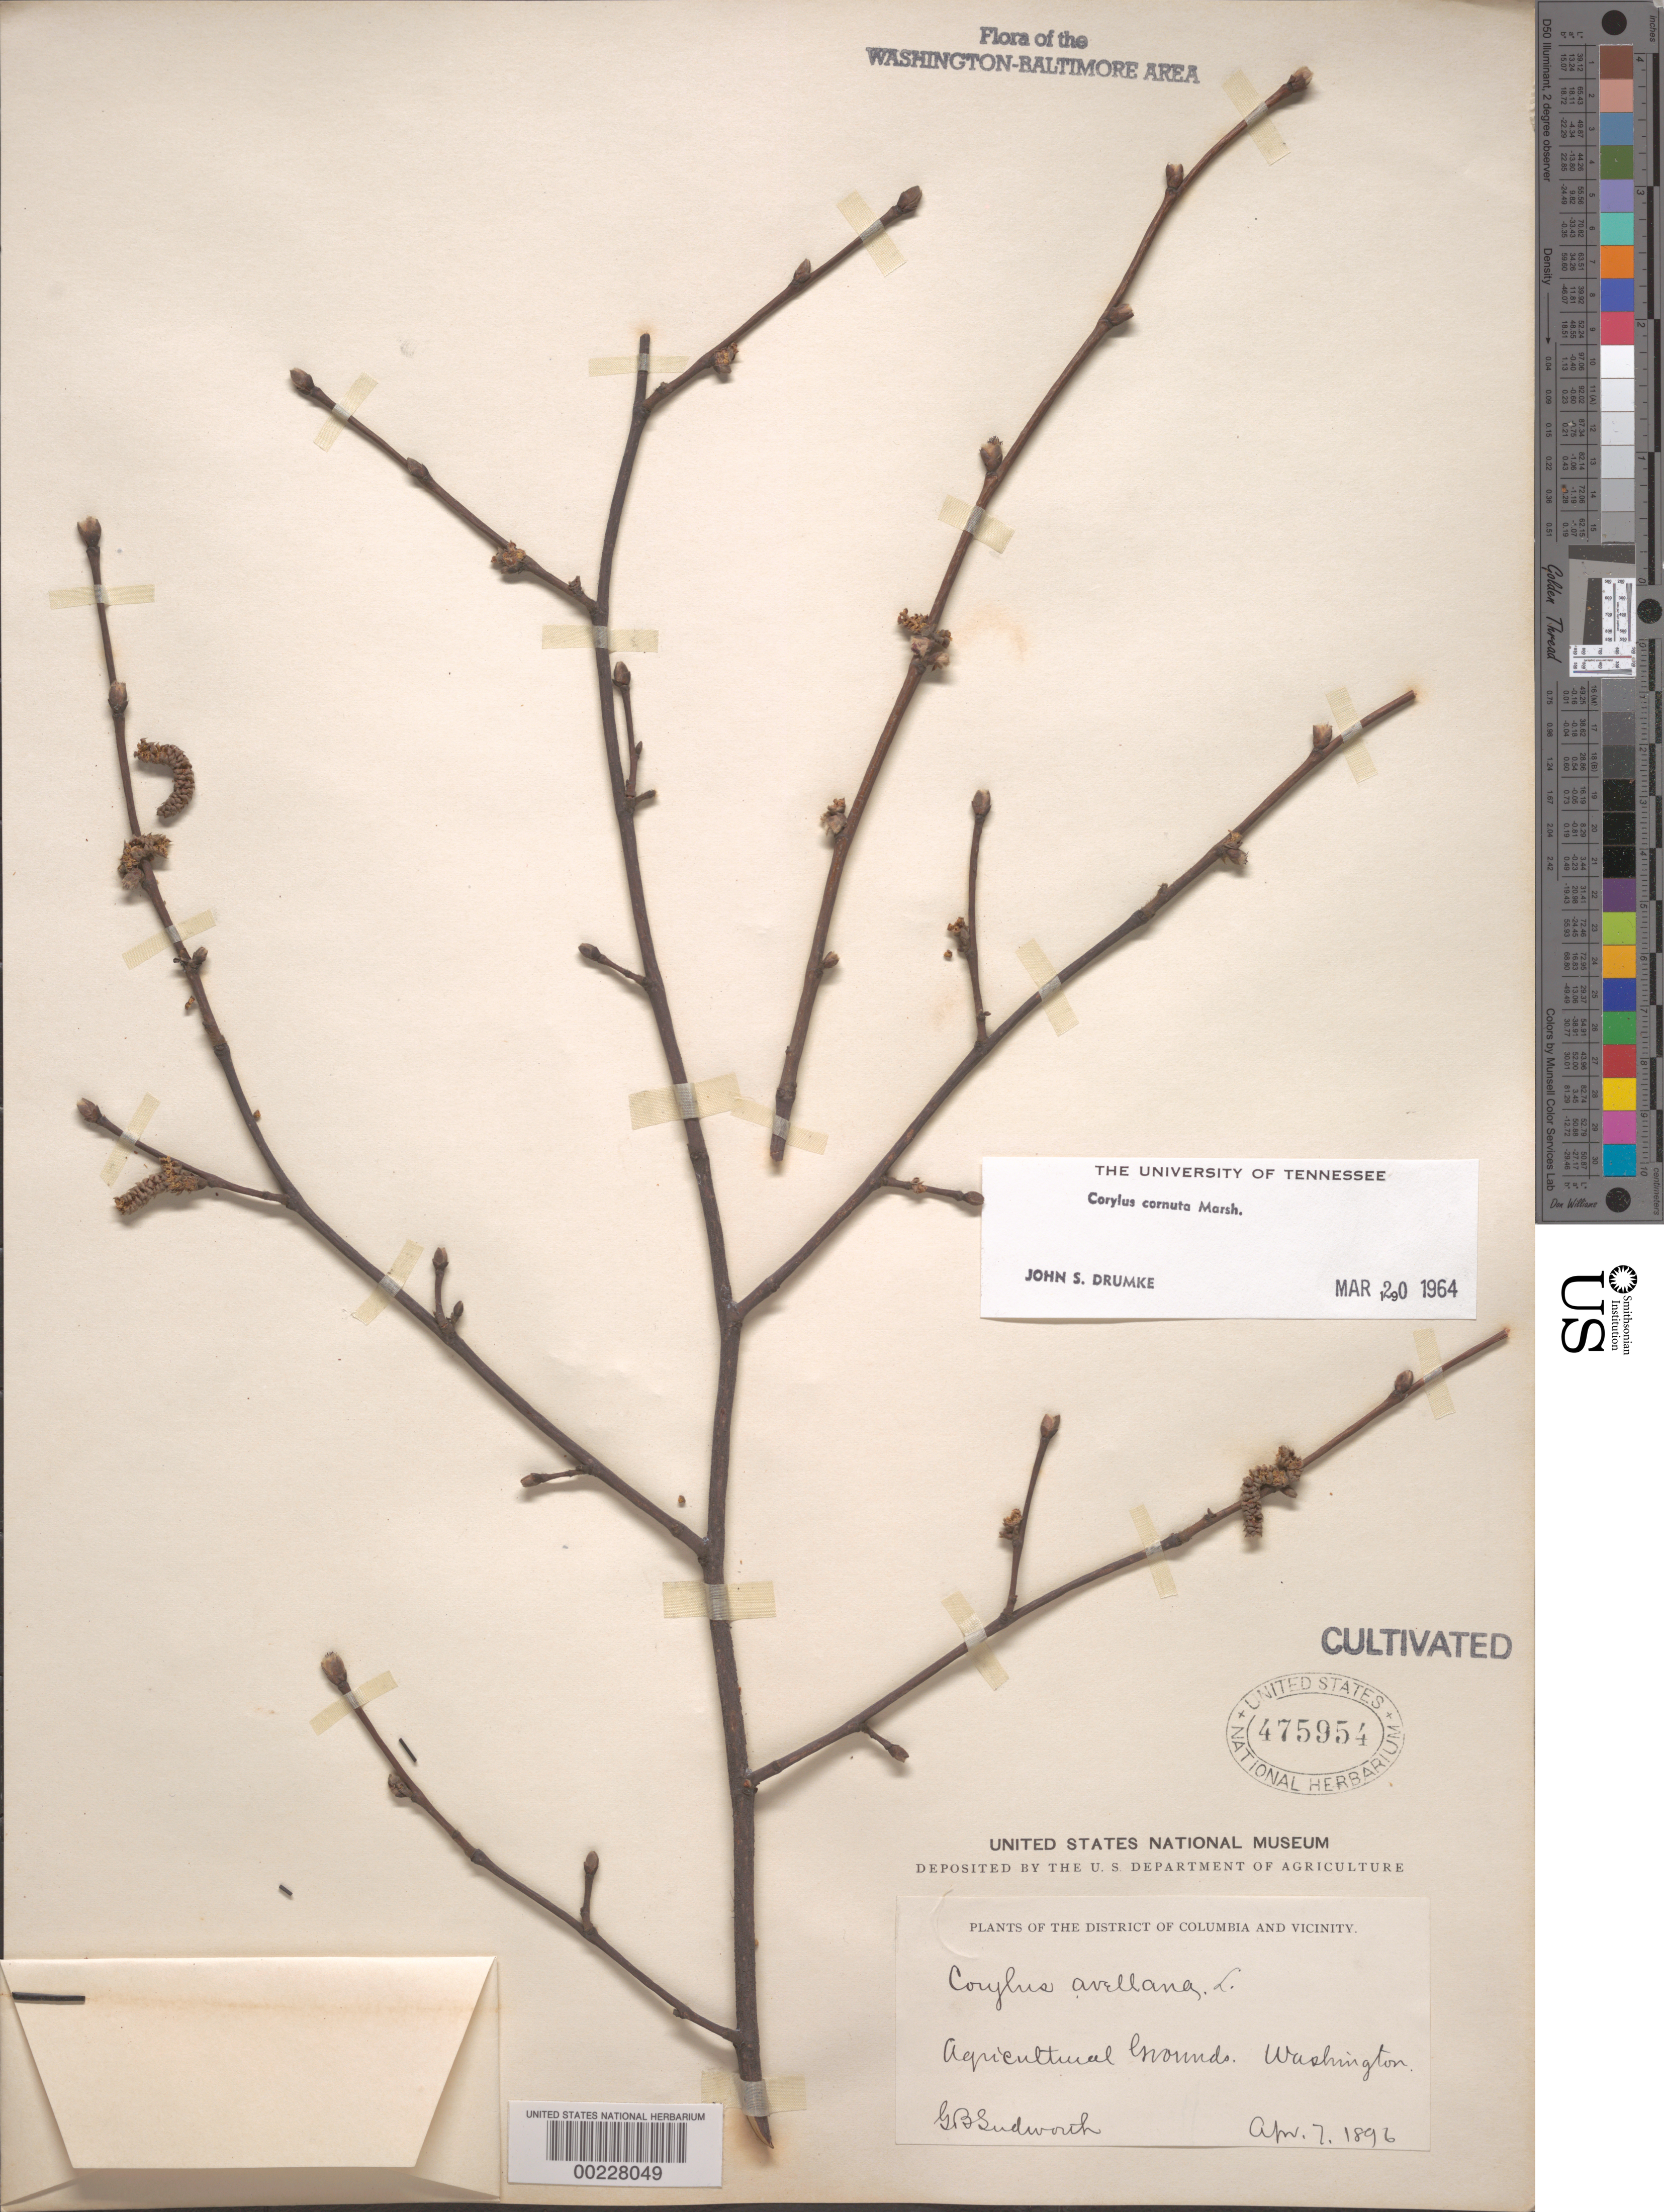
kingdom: Plantae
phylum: Tracheophyta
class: Magnoliopsida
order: Fagales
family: Betulaceae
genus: Corylus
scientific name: Corylus cornuta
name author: Marshall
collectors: G. B. Sudworth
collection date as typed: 07 Apr 1896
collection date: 1896-04-07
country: United States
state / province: District of Columbia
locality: Agricultural grounds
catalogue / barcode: US 475954